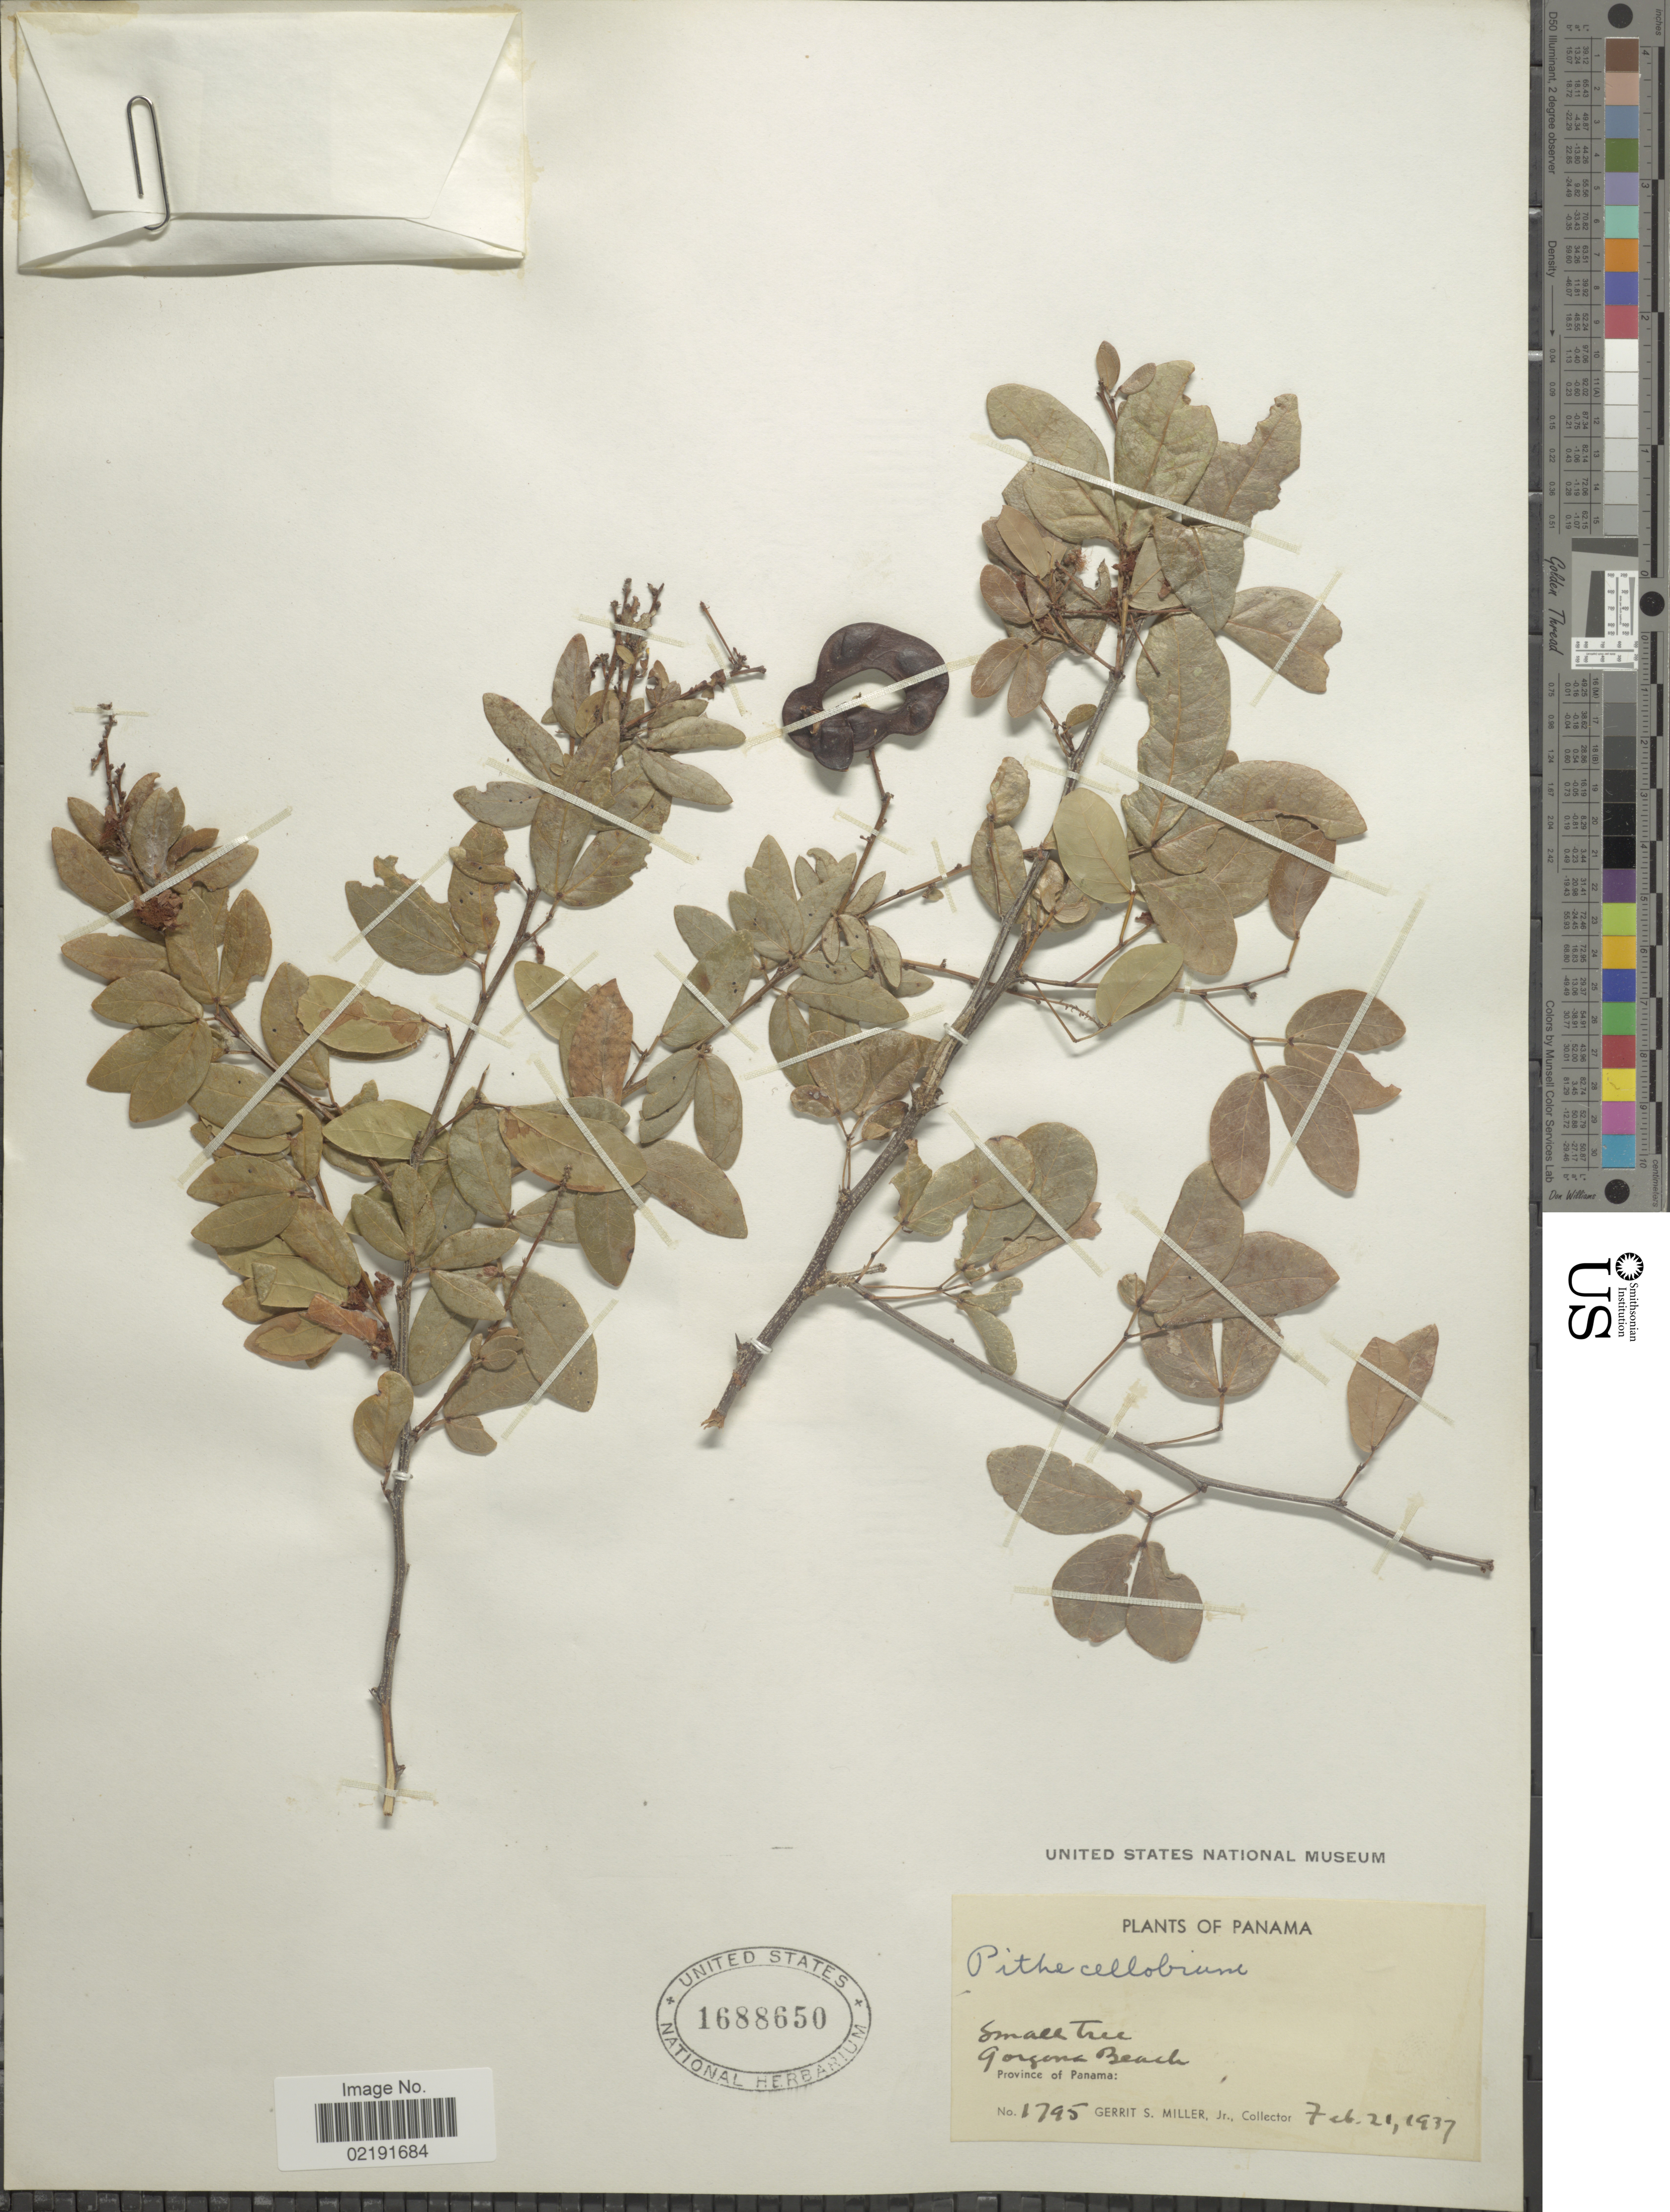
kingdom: Plantae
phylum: Tracheophyta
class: Magnoliopsida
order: Fabales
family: Fabaceae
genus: Pithecellobium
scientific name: Pithecellobium oblongum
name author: Benth.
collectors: G. S. Miller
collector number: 1795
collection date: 1937-02-21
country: Panama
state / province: Panamá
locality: Gorgona Beach. Province of Panama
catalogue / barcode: US 1688650